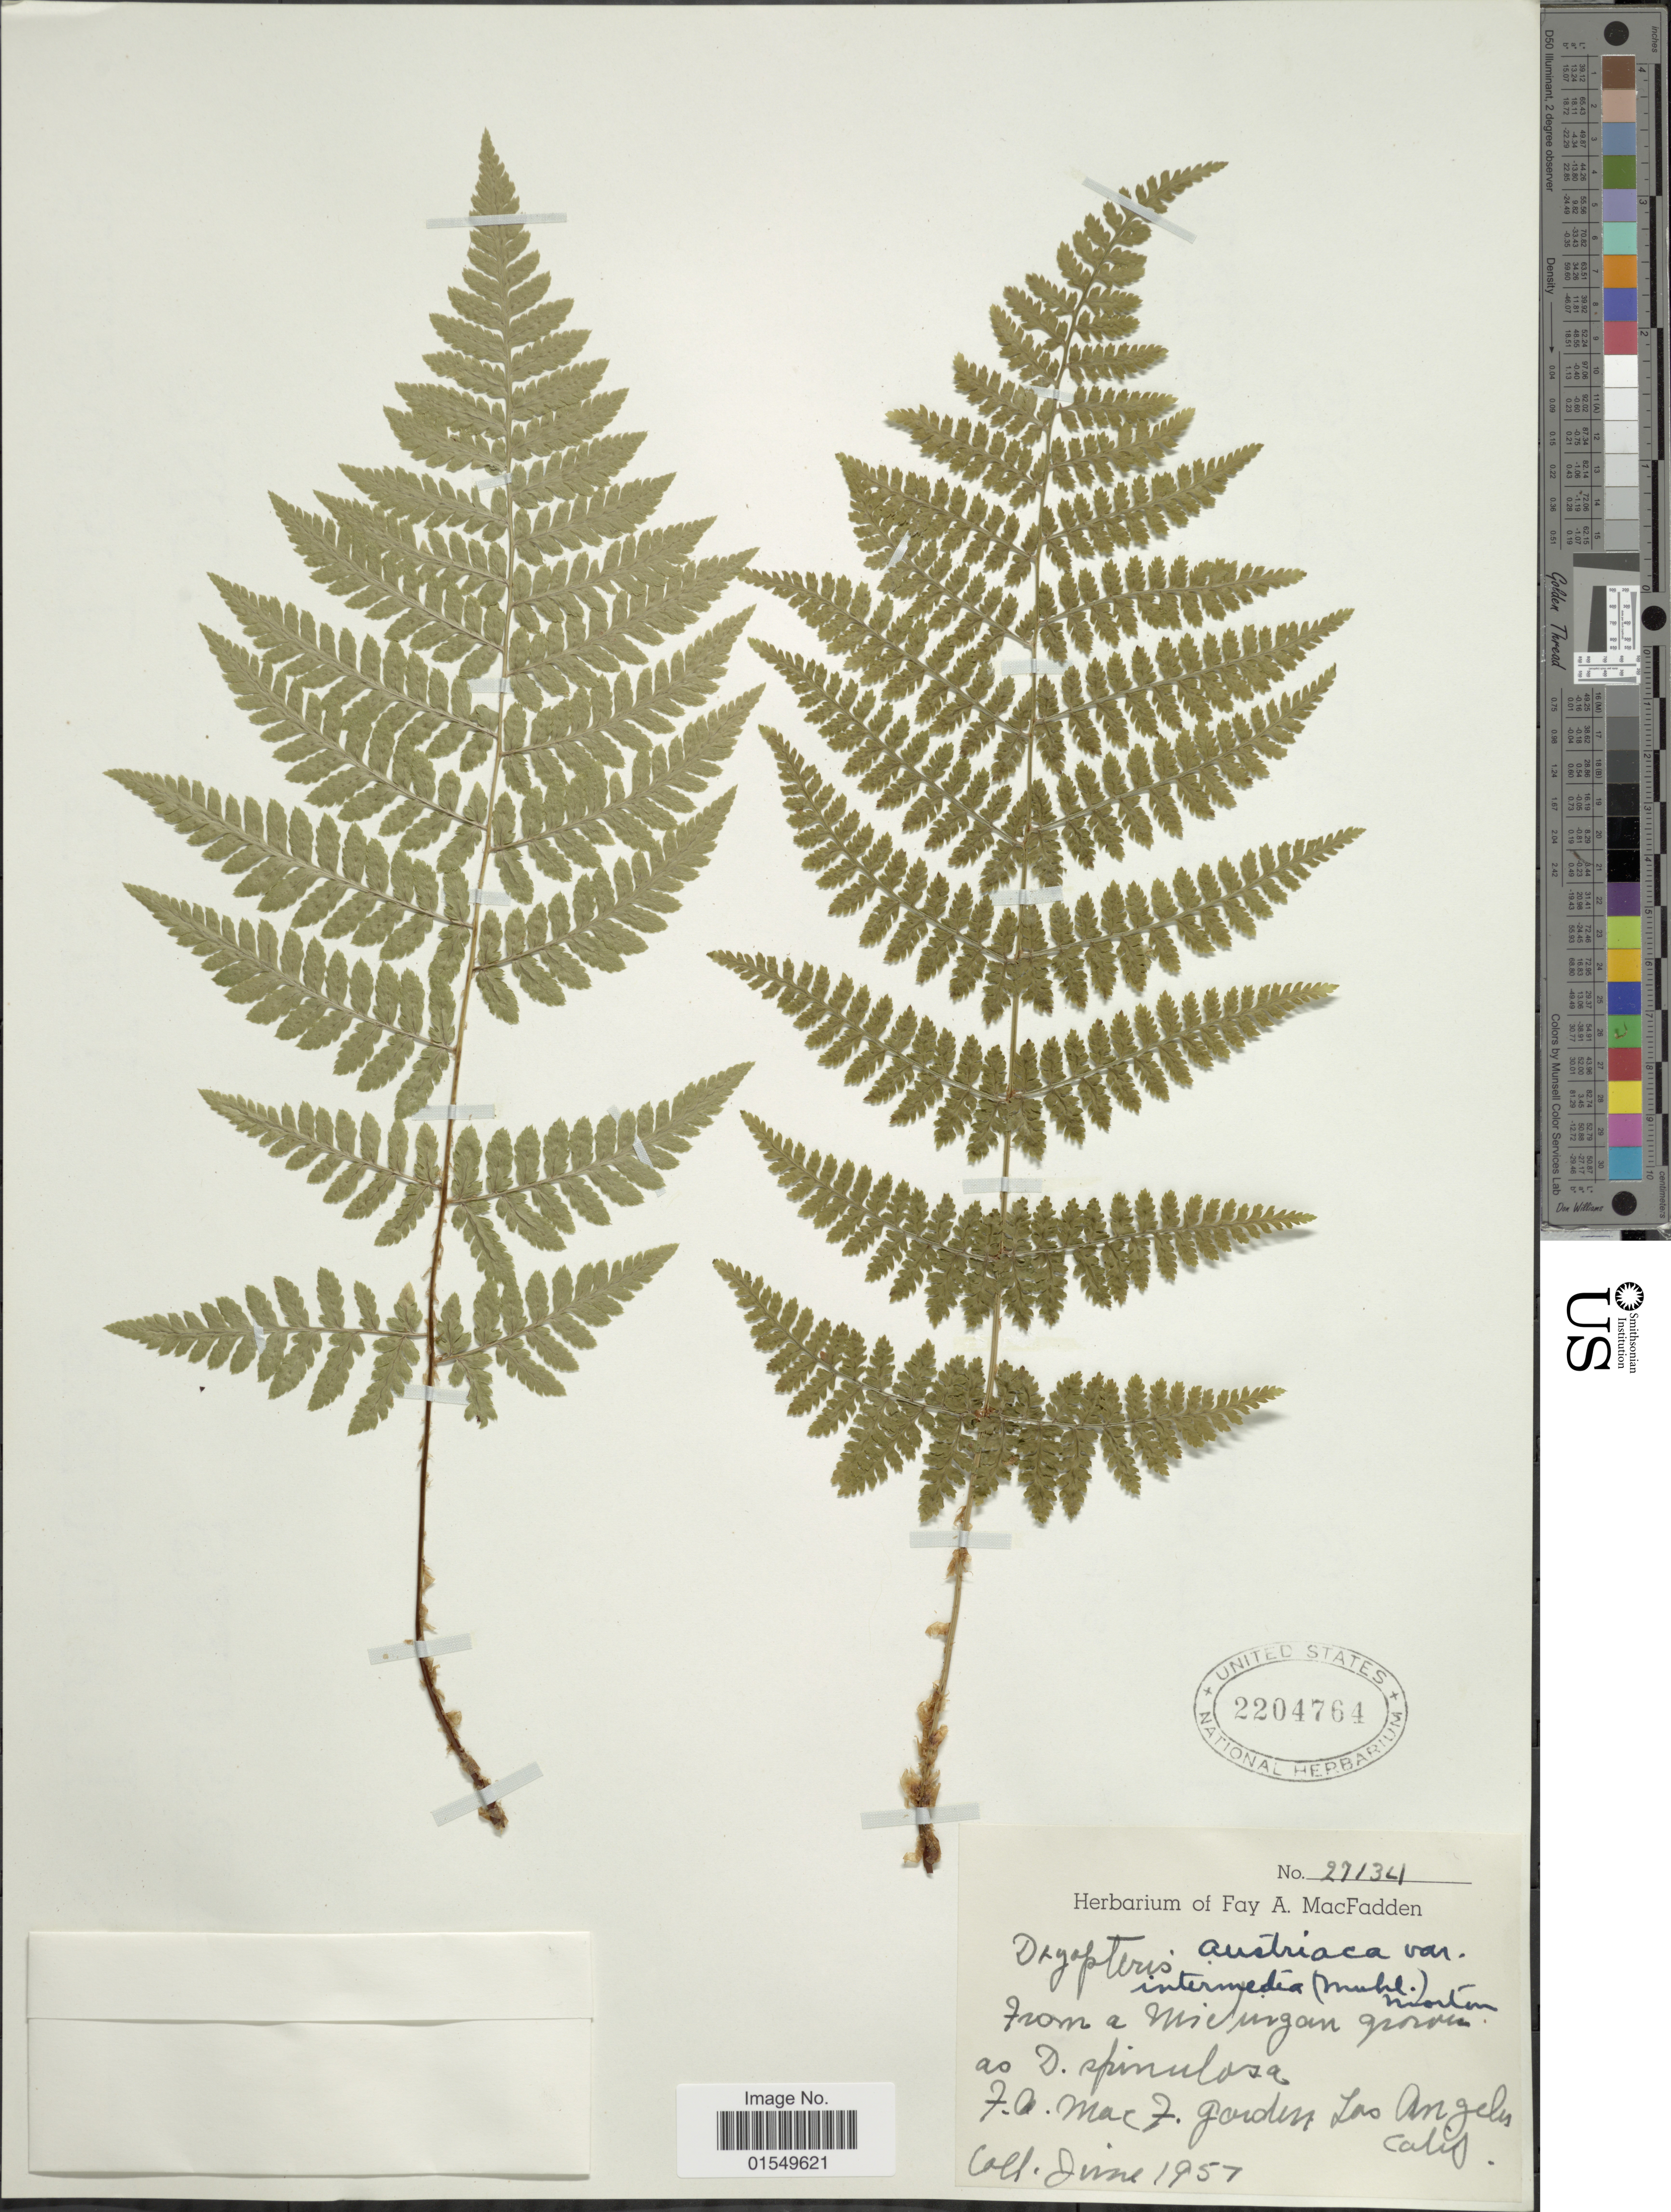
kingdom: Plantae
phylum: Tracheophyta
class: Polypodiopsida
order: Polypodiales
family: Dryopteridaceae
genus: Dryopteris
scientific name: Dryopteris carthusiana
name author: (Villars) H.P. Fuchs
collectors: ex herb. Fay A. MacFadden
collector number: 27134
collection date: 1957-06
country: United States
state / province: California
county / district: Los Angeles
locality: F. A. MacF. Garden, Los Angeles, Calif.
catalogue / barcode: US 2204764